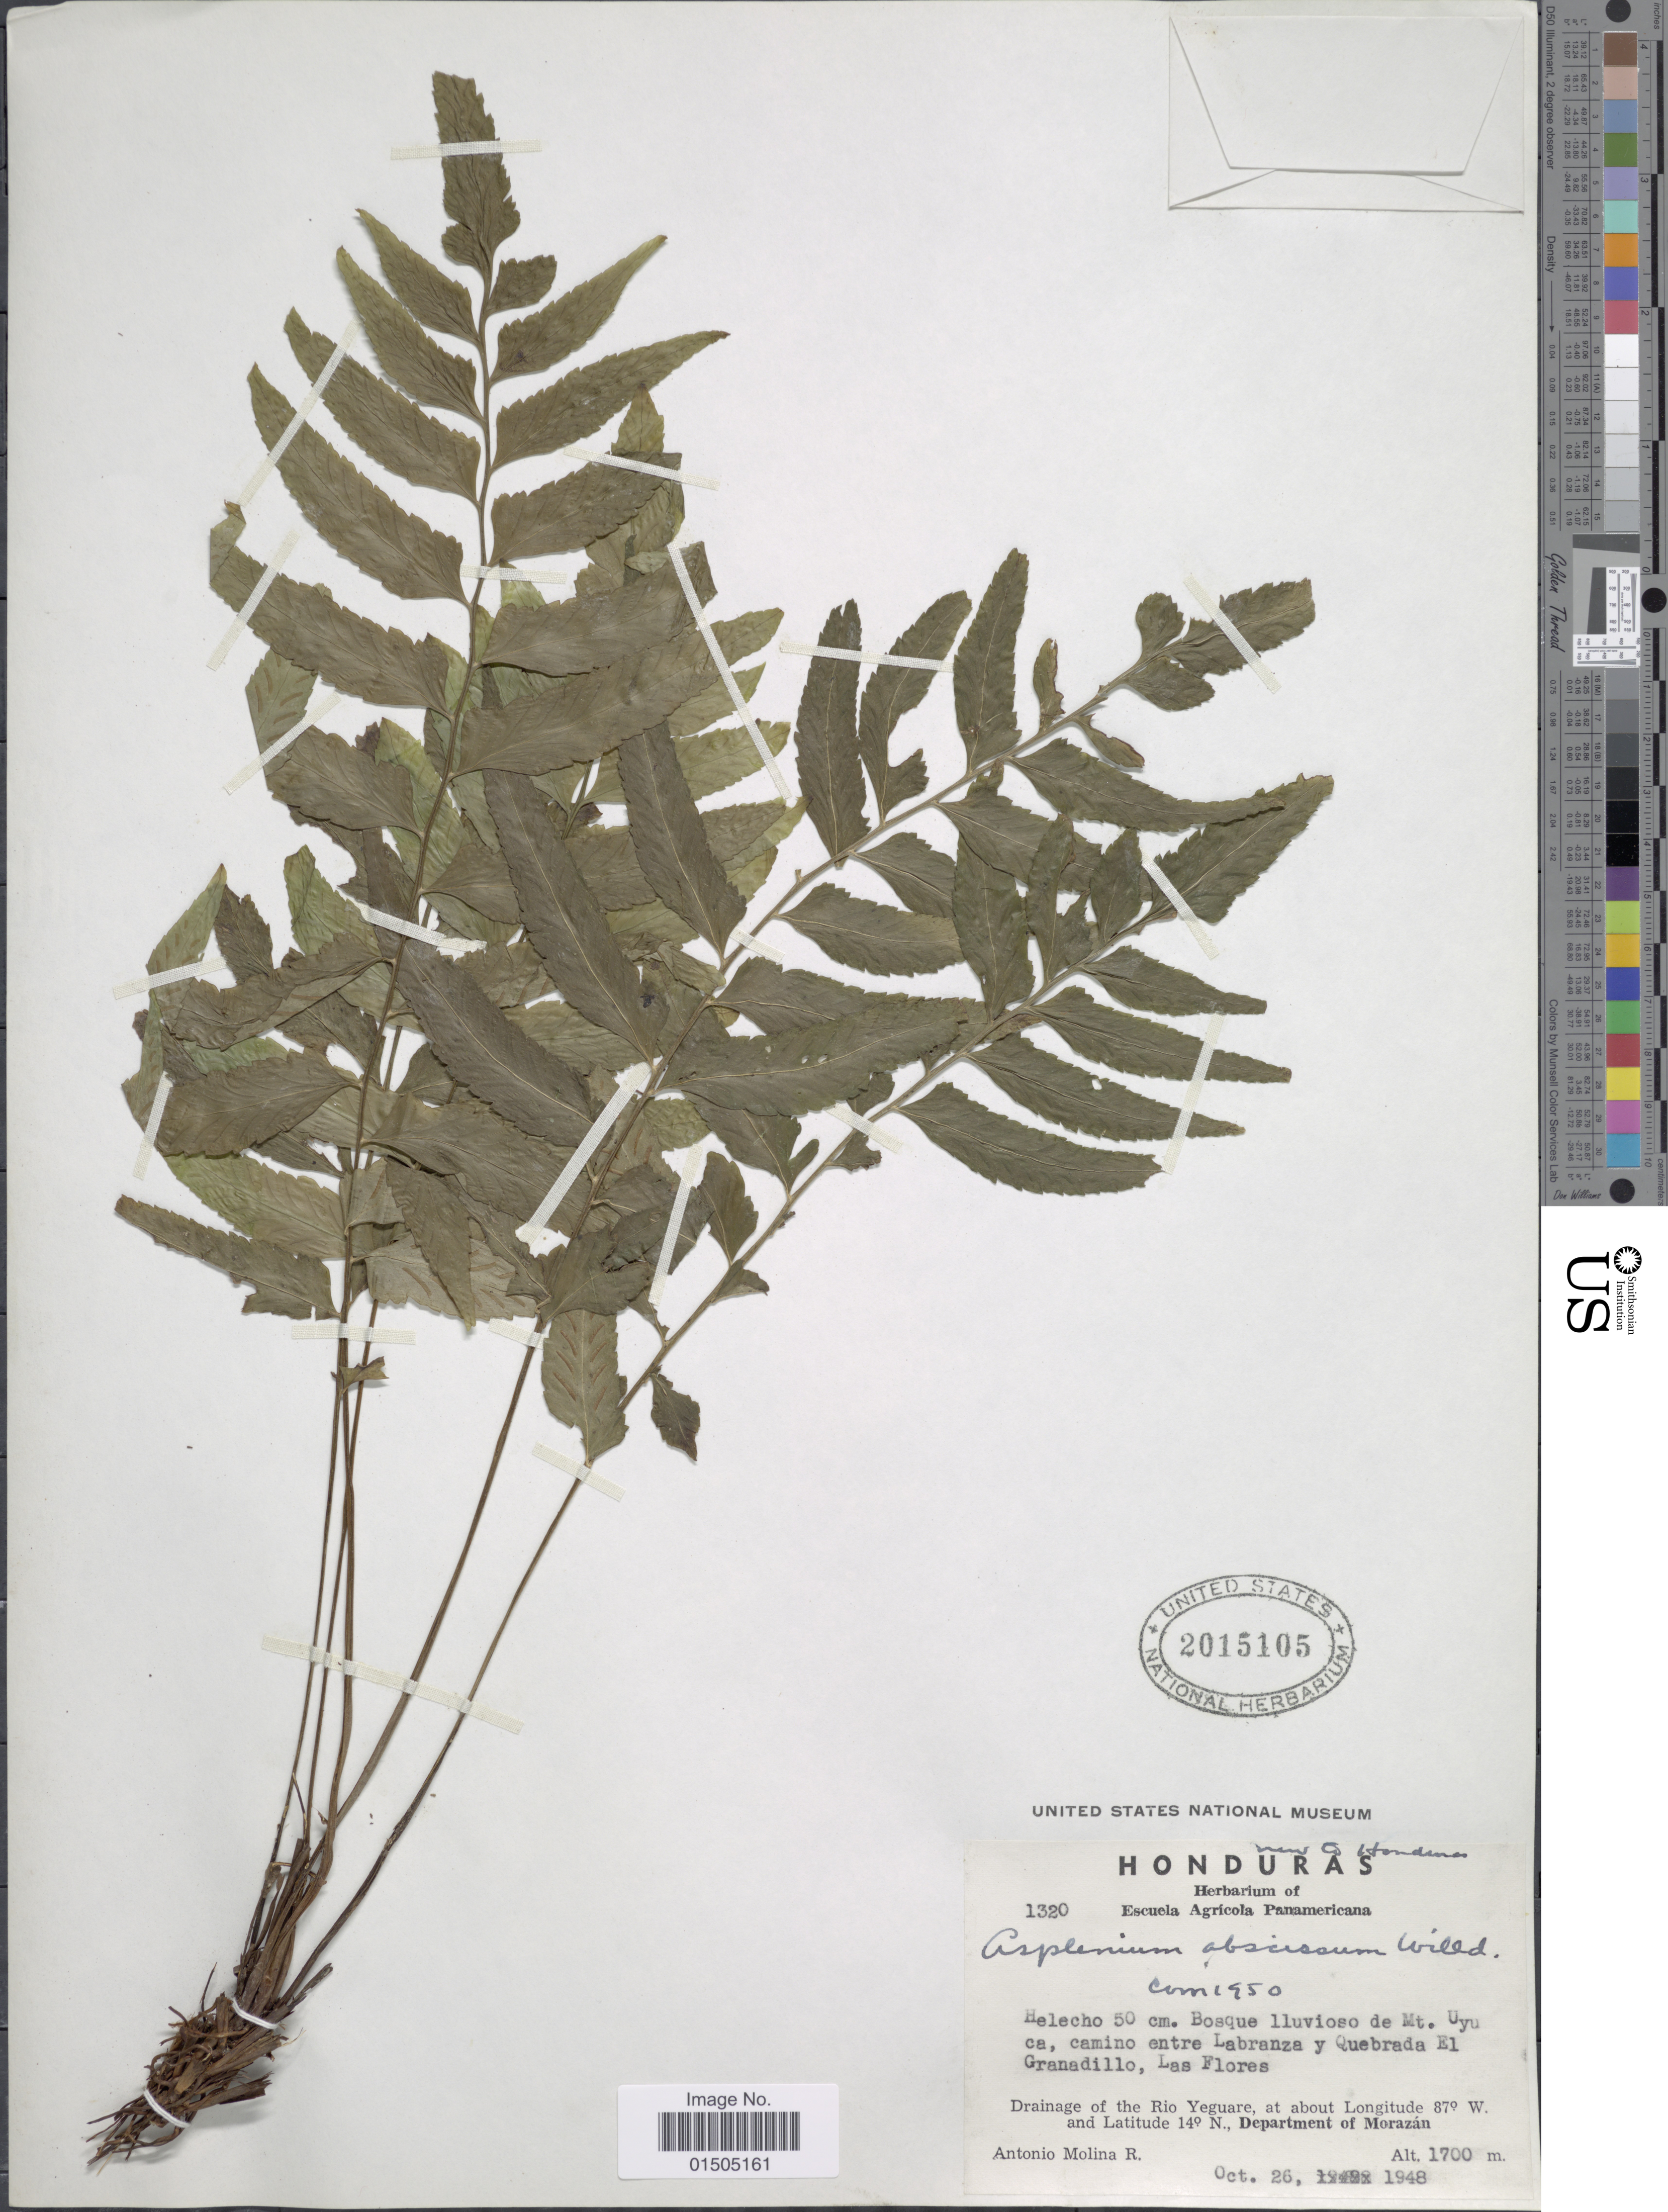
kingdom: Plantae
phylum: Tracheophyta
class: Polypodiopsida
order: Polypodiales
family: Aspleniaceae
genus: Asplenium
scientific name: Asplenium abscissum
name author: Willd.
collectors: A. Molina R.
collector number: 1320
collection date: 1948-10-26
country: Honduras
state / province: Fco. Morazán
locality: Bosque lluvioso de Mt. Uyuca, camino entre Labranza y Quebrada El Granadillo, Las Flores. Drainage of the Rio Yeguare.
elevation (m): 1700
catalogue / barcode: US 2015105